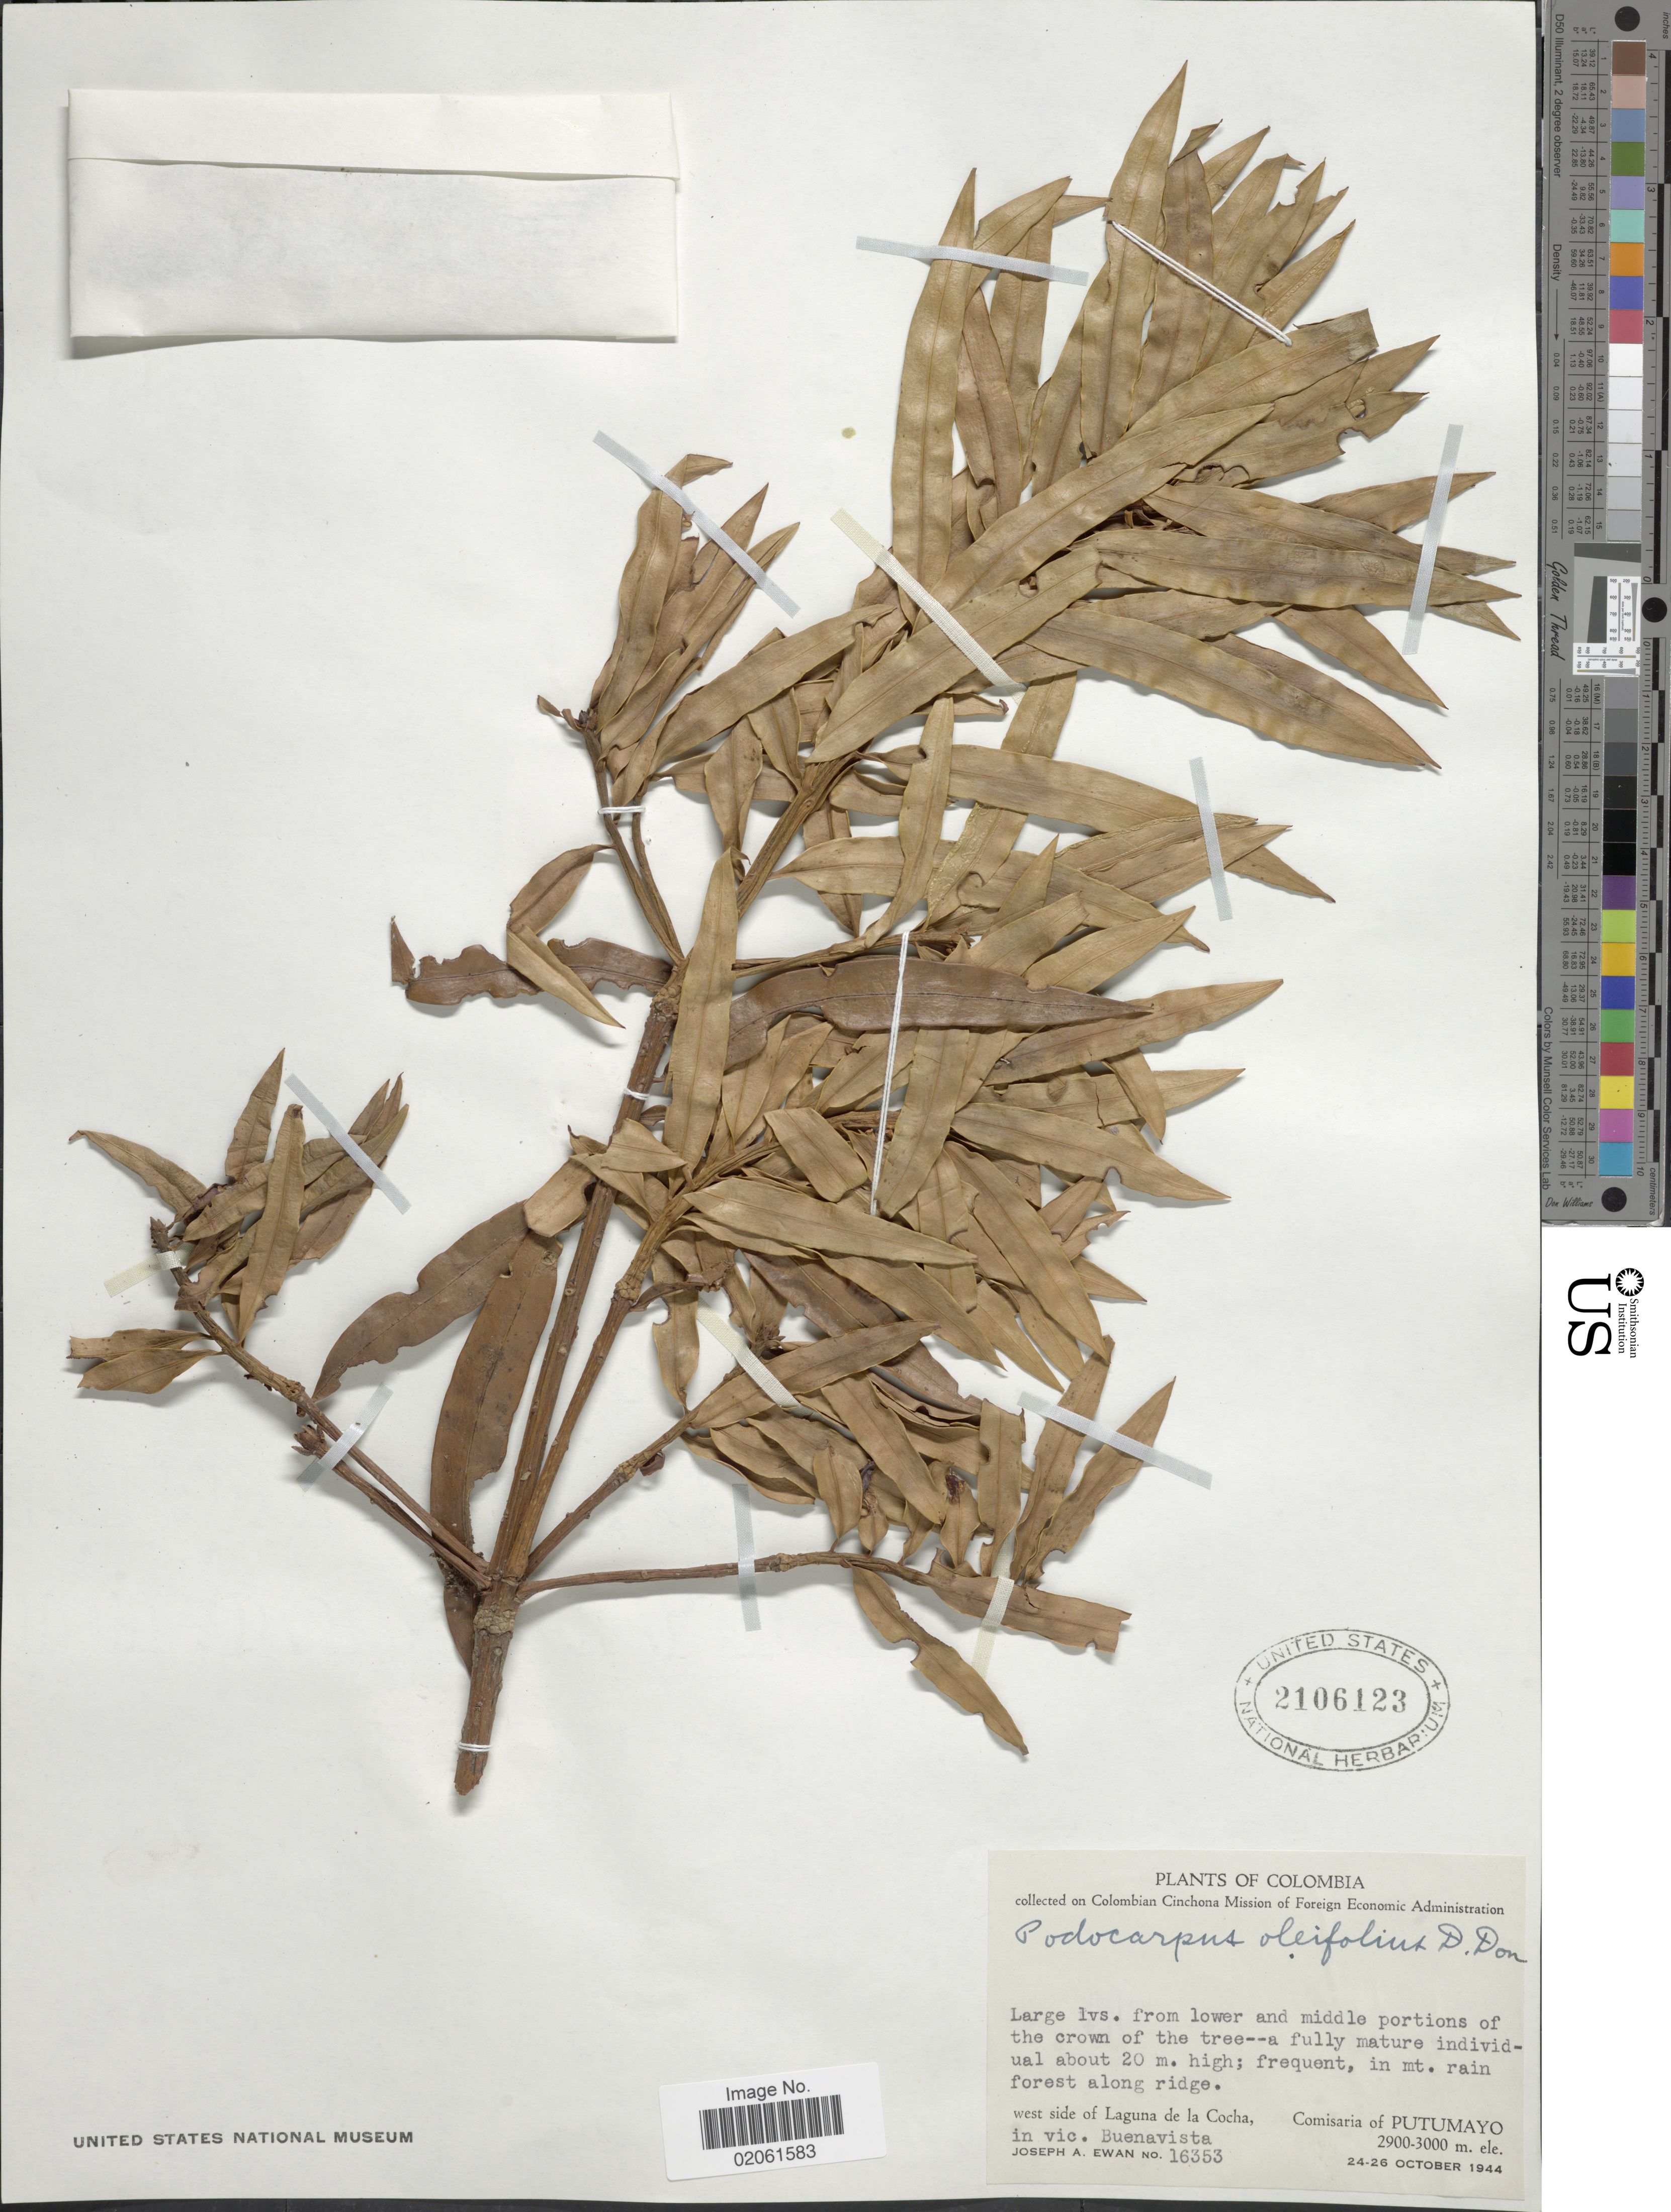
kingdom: Plantae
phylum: Tracheophyta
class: Pinopsida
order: Pinales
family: Podocarpaceae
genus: Podocarpus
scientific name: Podocarpus oleifolius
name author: D. Don ex Lamb.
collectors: J. A. Ewan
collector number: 16353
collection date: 1944-10-24/1944-10-26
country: Colombia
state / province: Putumayo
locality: West side of Laguna de la Cocha, Comisaria of Putumayo, in vic. Buenavista.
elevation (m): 2900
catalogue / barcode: US 2106123